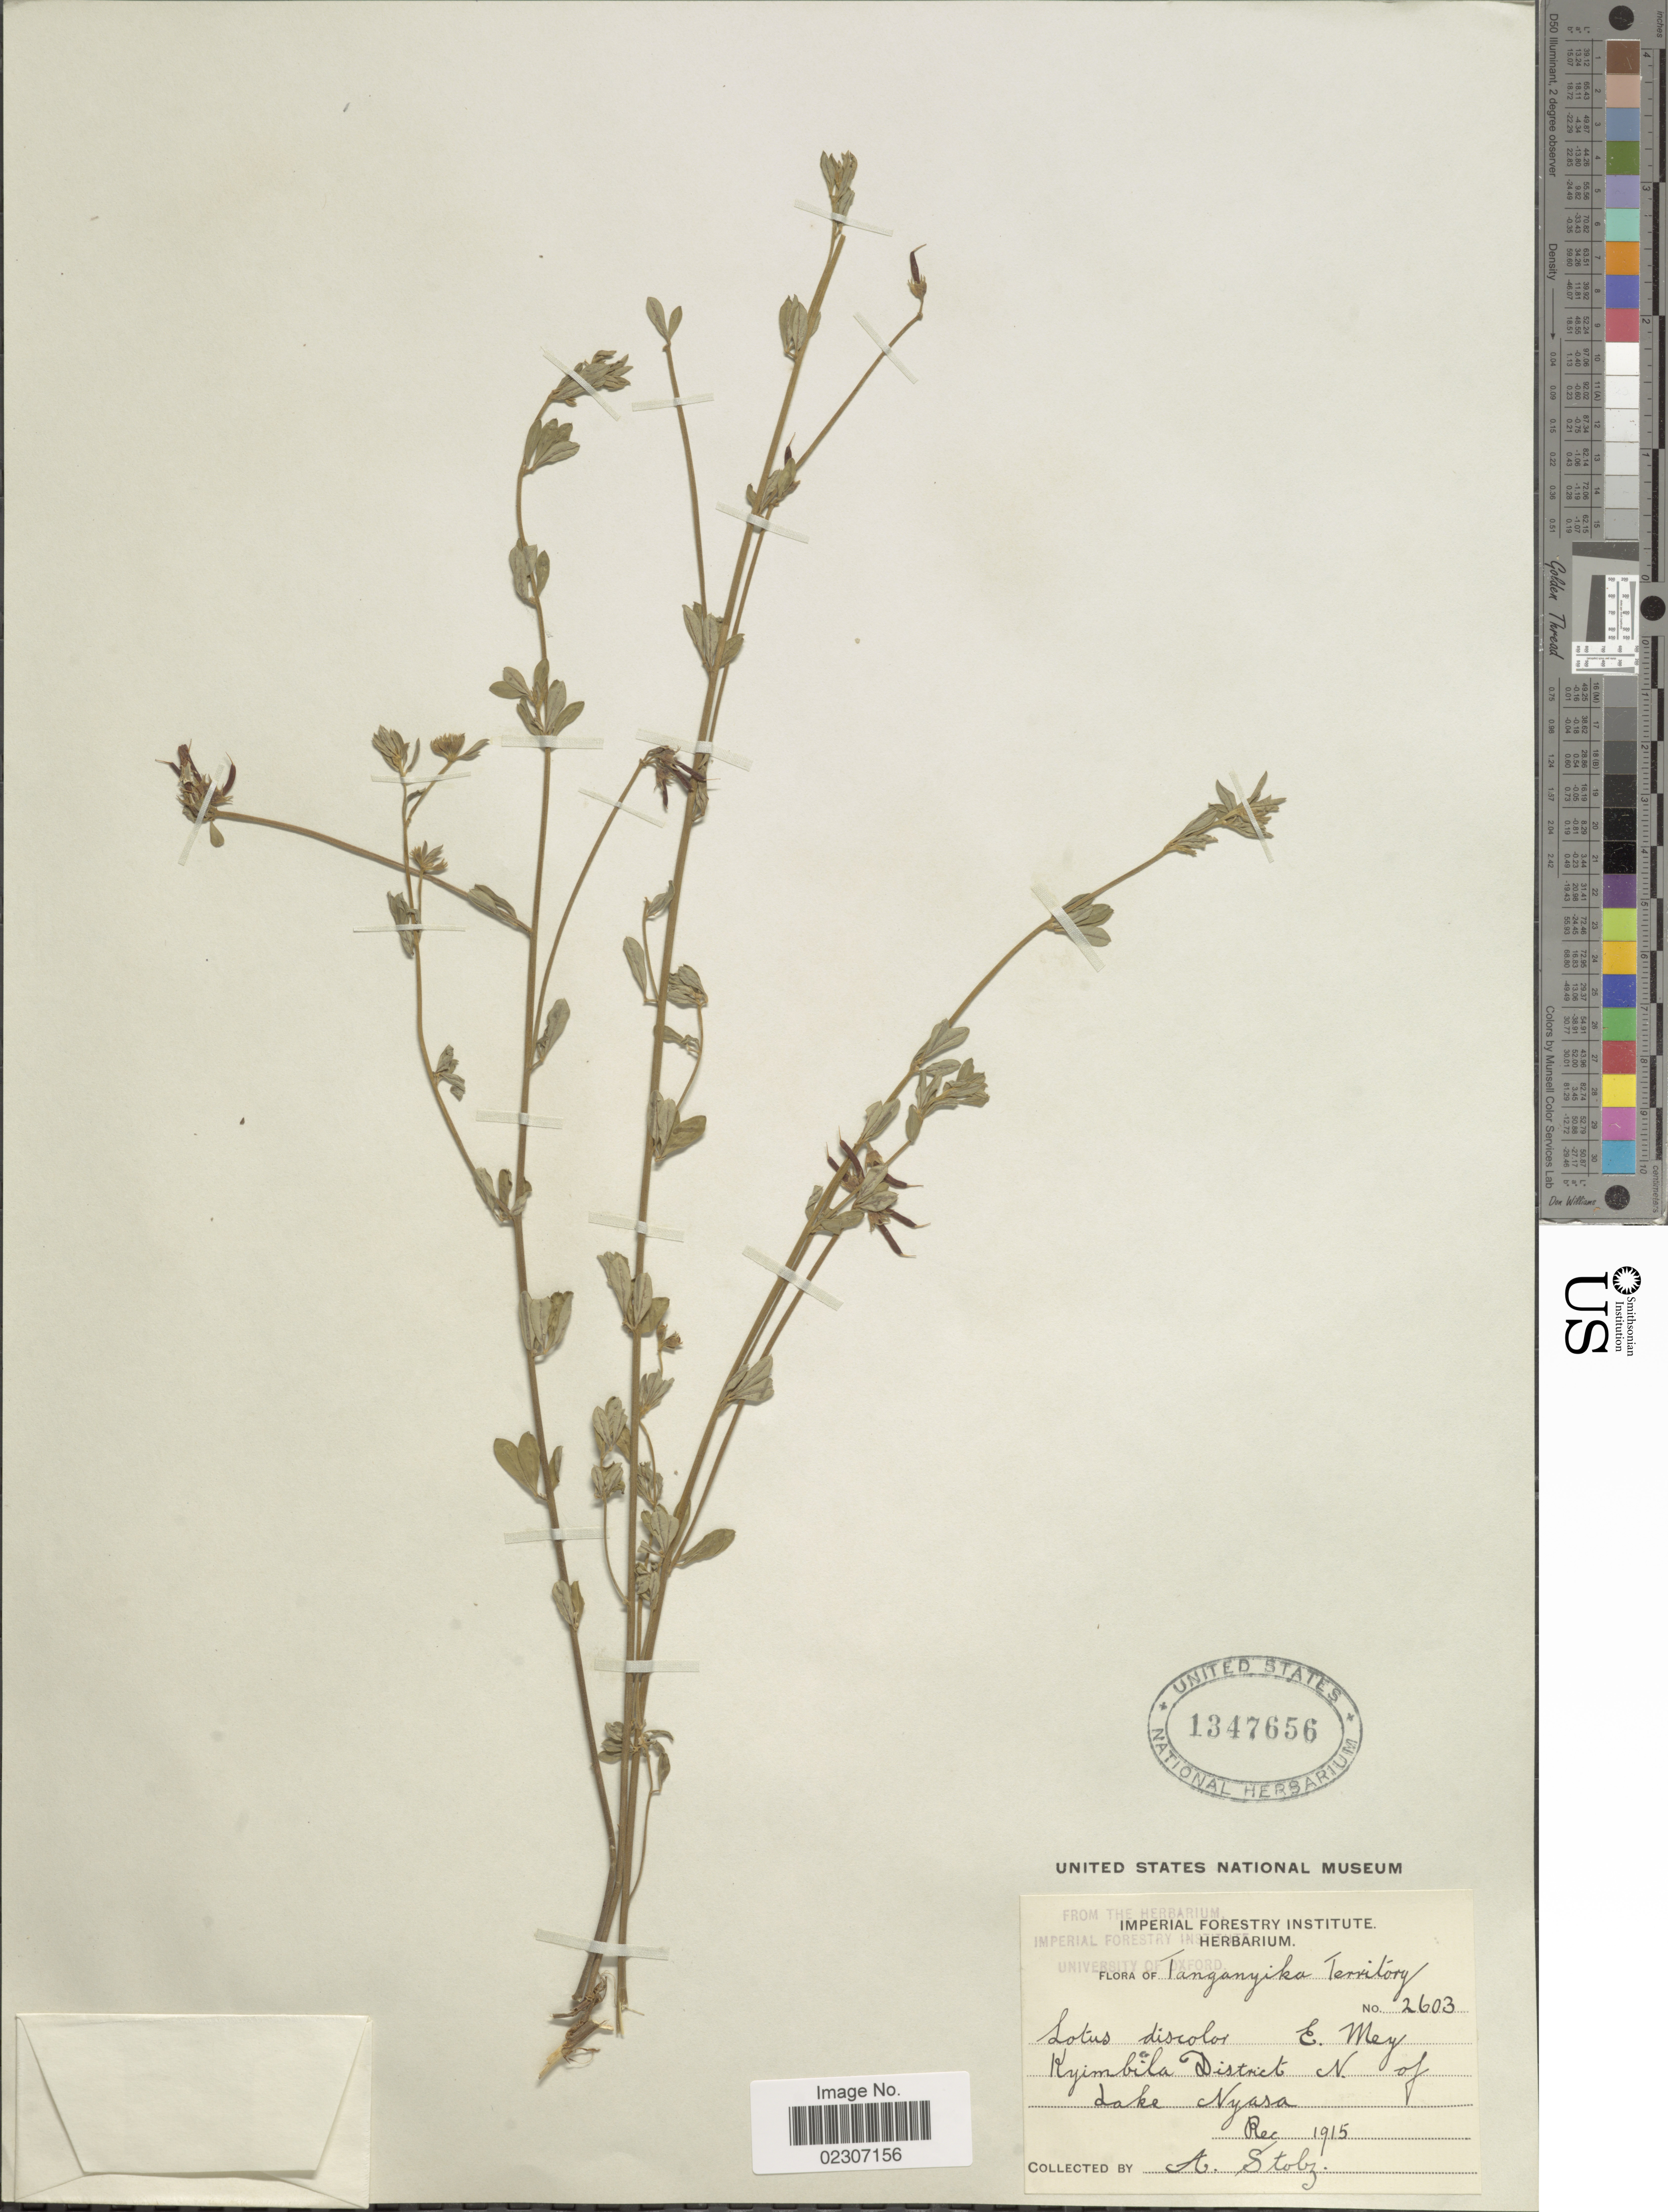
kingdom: Plantae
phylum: Tracheophyta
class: Magnoliopsida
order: Fabales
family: Fabaceae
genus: Lotus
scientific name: Lotus discolor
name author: E. Mey.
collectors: A. Stolz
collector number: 2603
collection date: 1915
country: Tanzania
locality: Tanganyika Territory, Kyimbila District N. of dake Nyasa.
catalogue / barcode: US 1347656